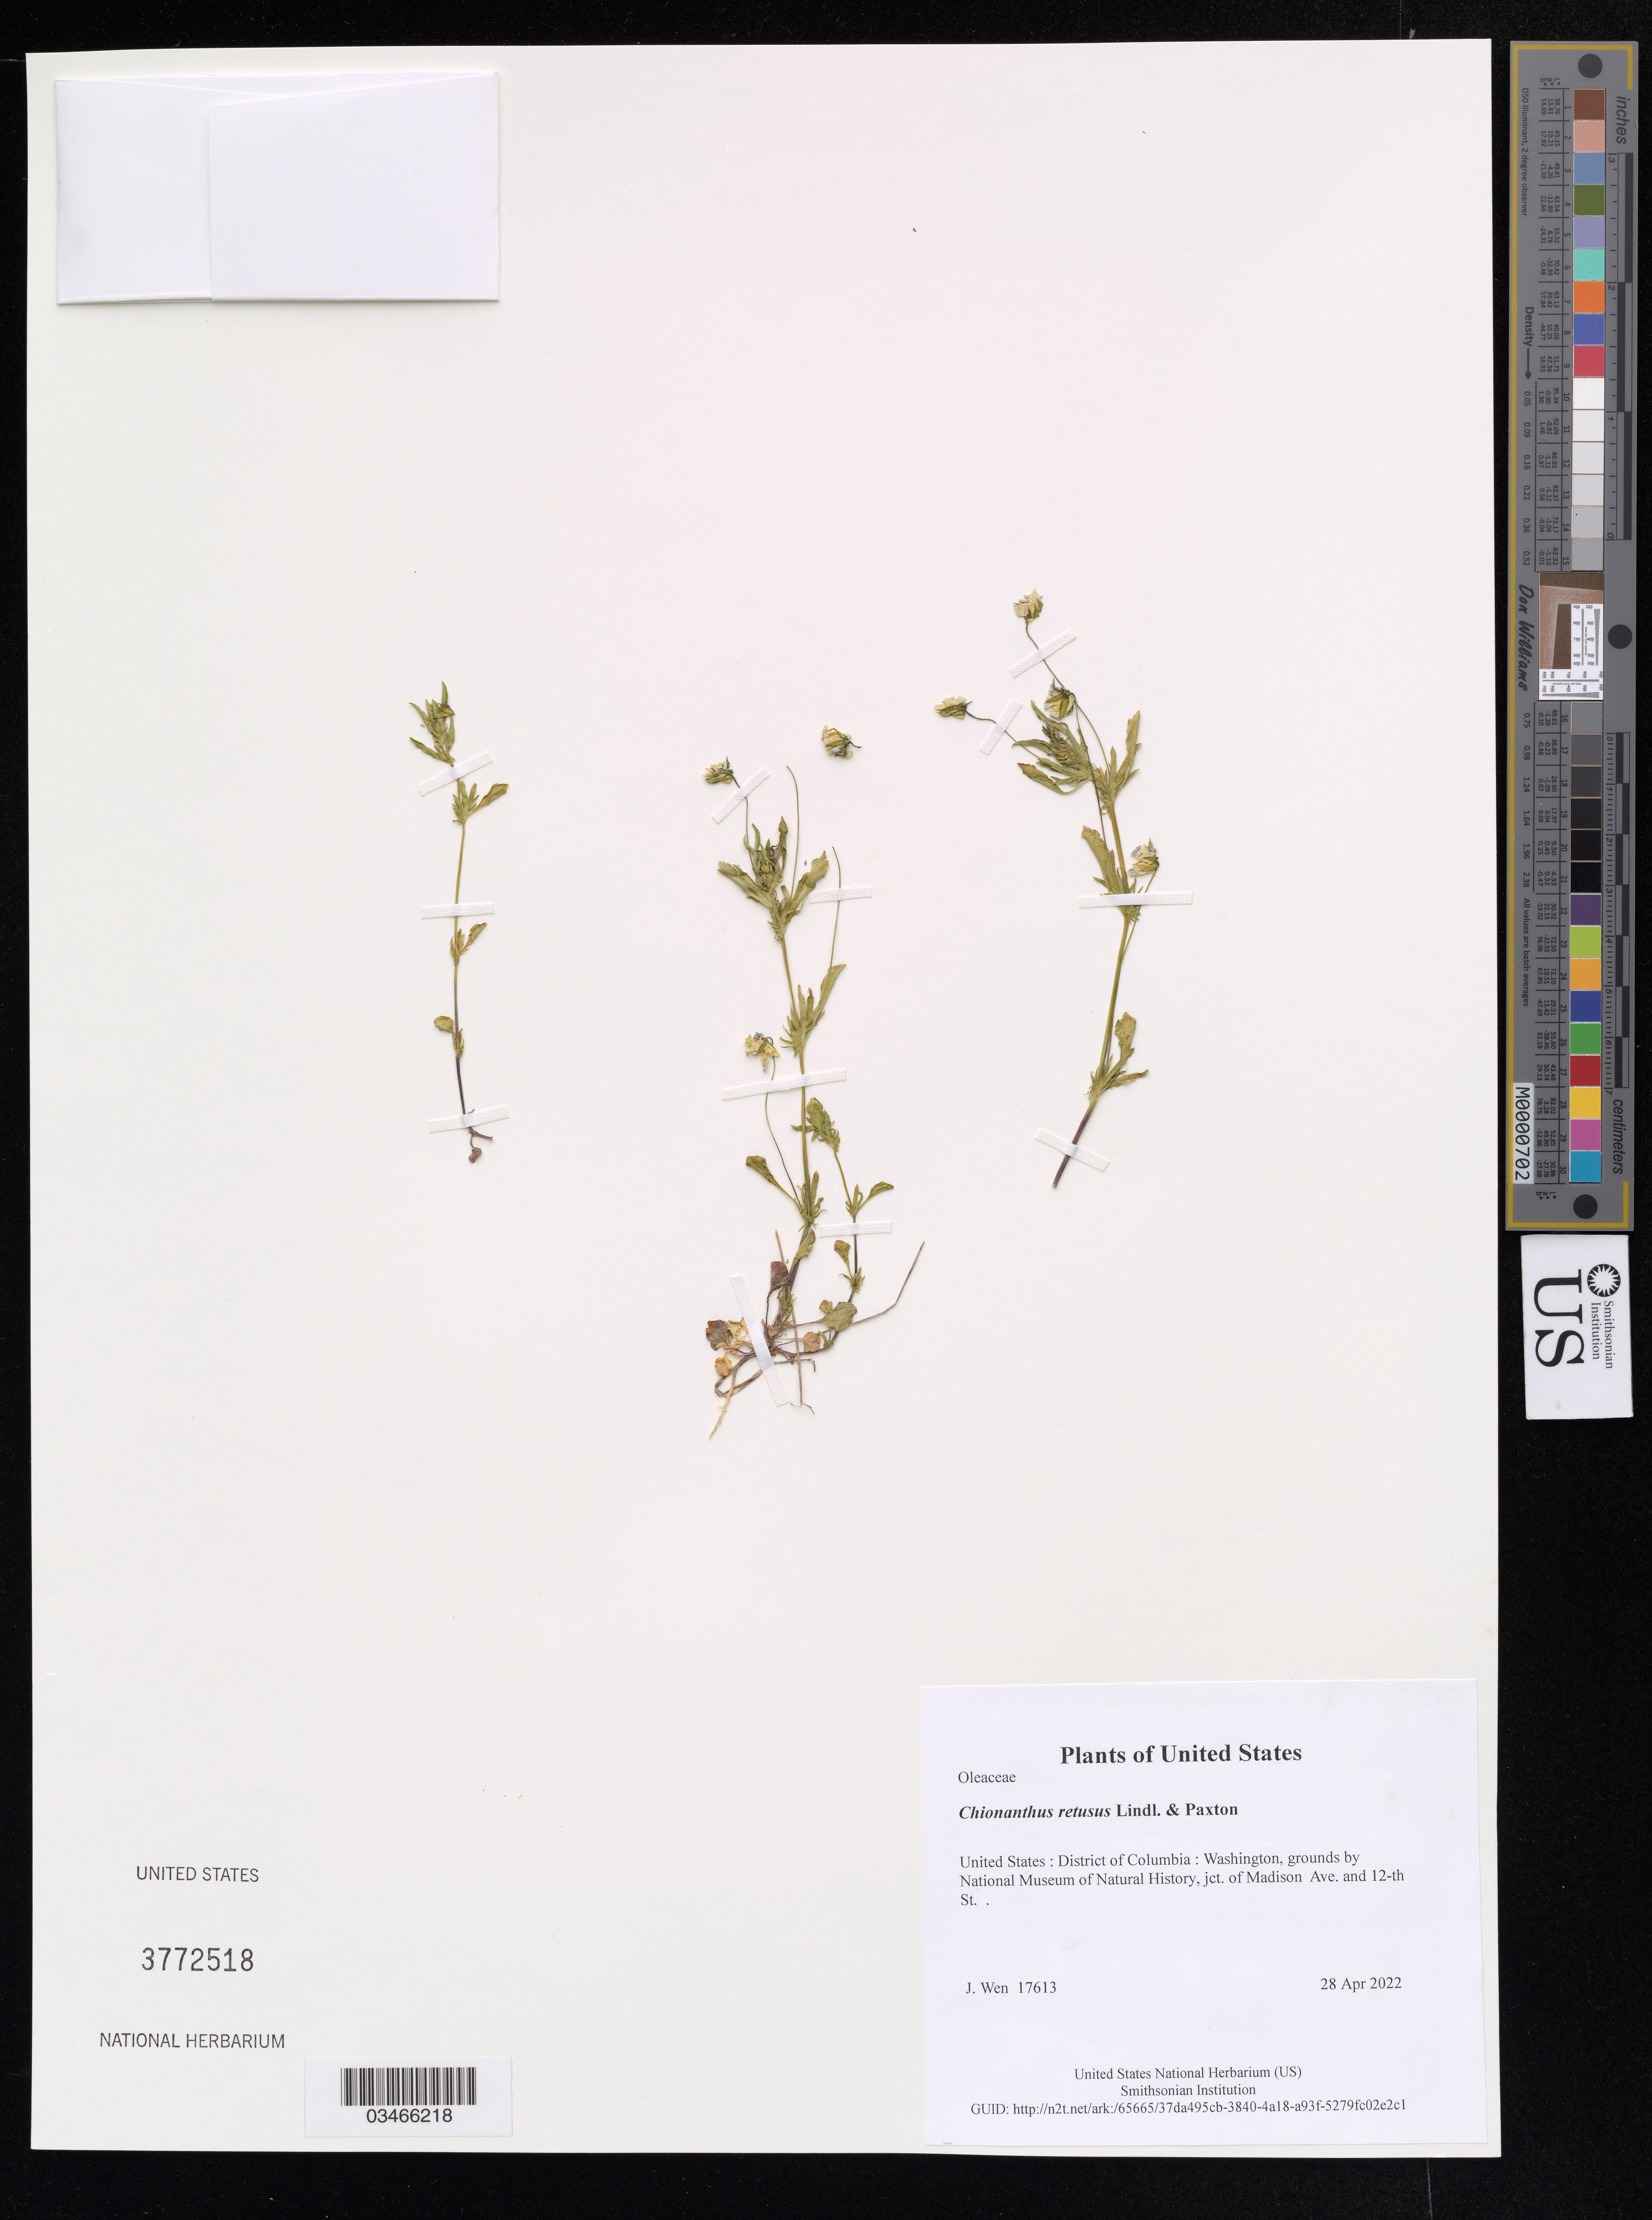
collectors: J. Wen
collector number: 17613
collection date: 2022-04-28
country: United States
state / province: District of Columbia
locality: Washington, grounds by National Museum of Natural History, jct. of Madison Ave. and 12-th St.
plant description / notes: Wrong label on this specimen.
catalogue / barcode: US 3772518